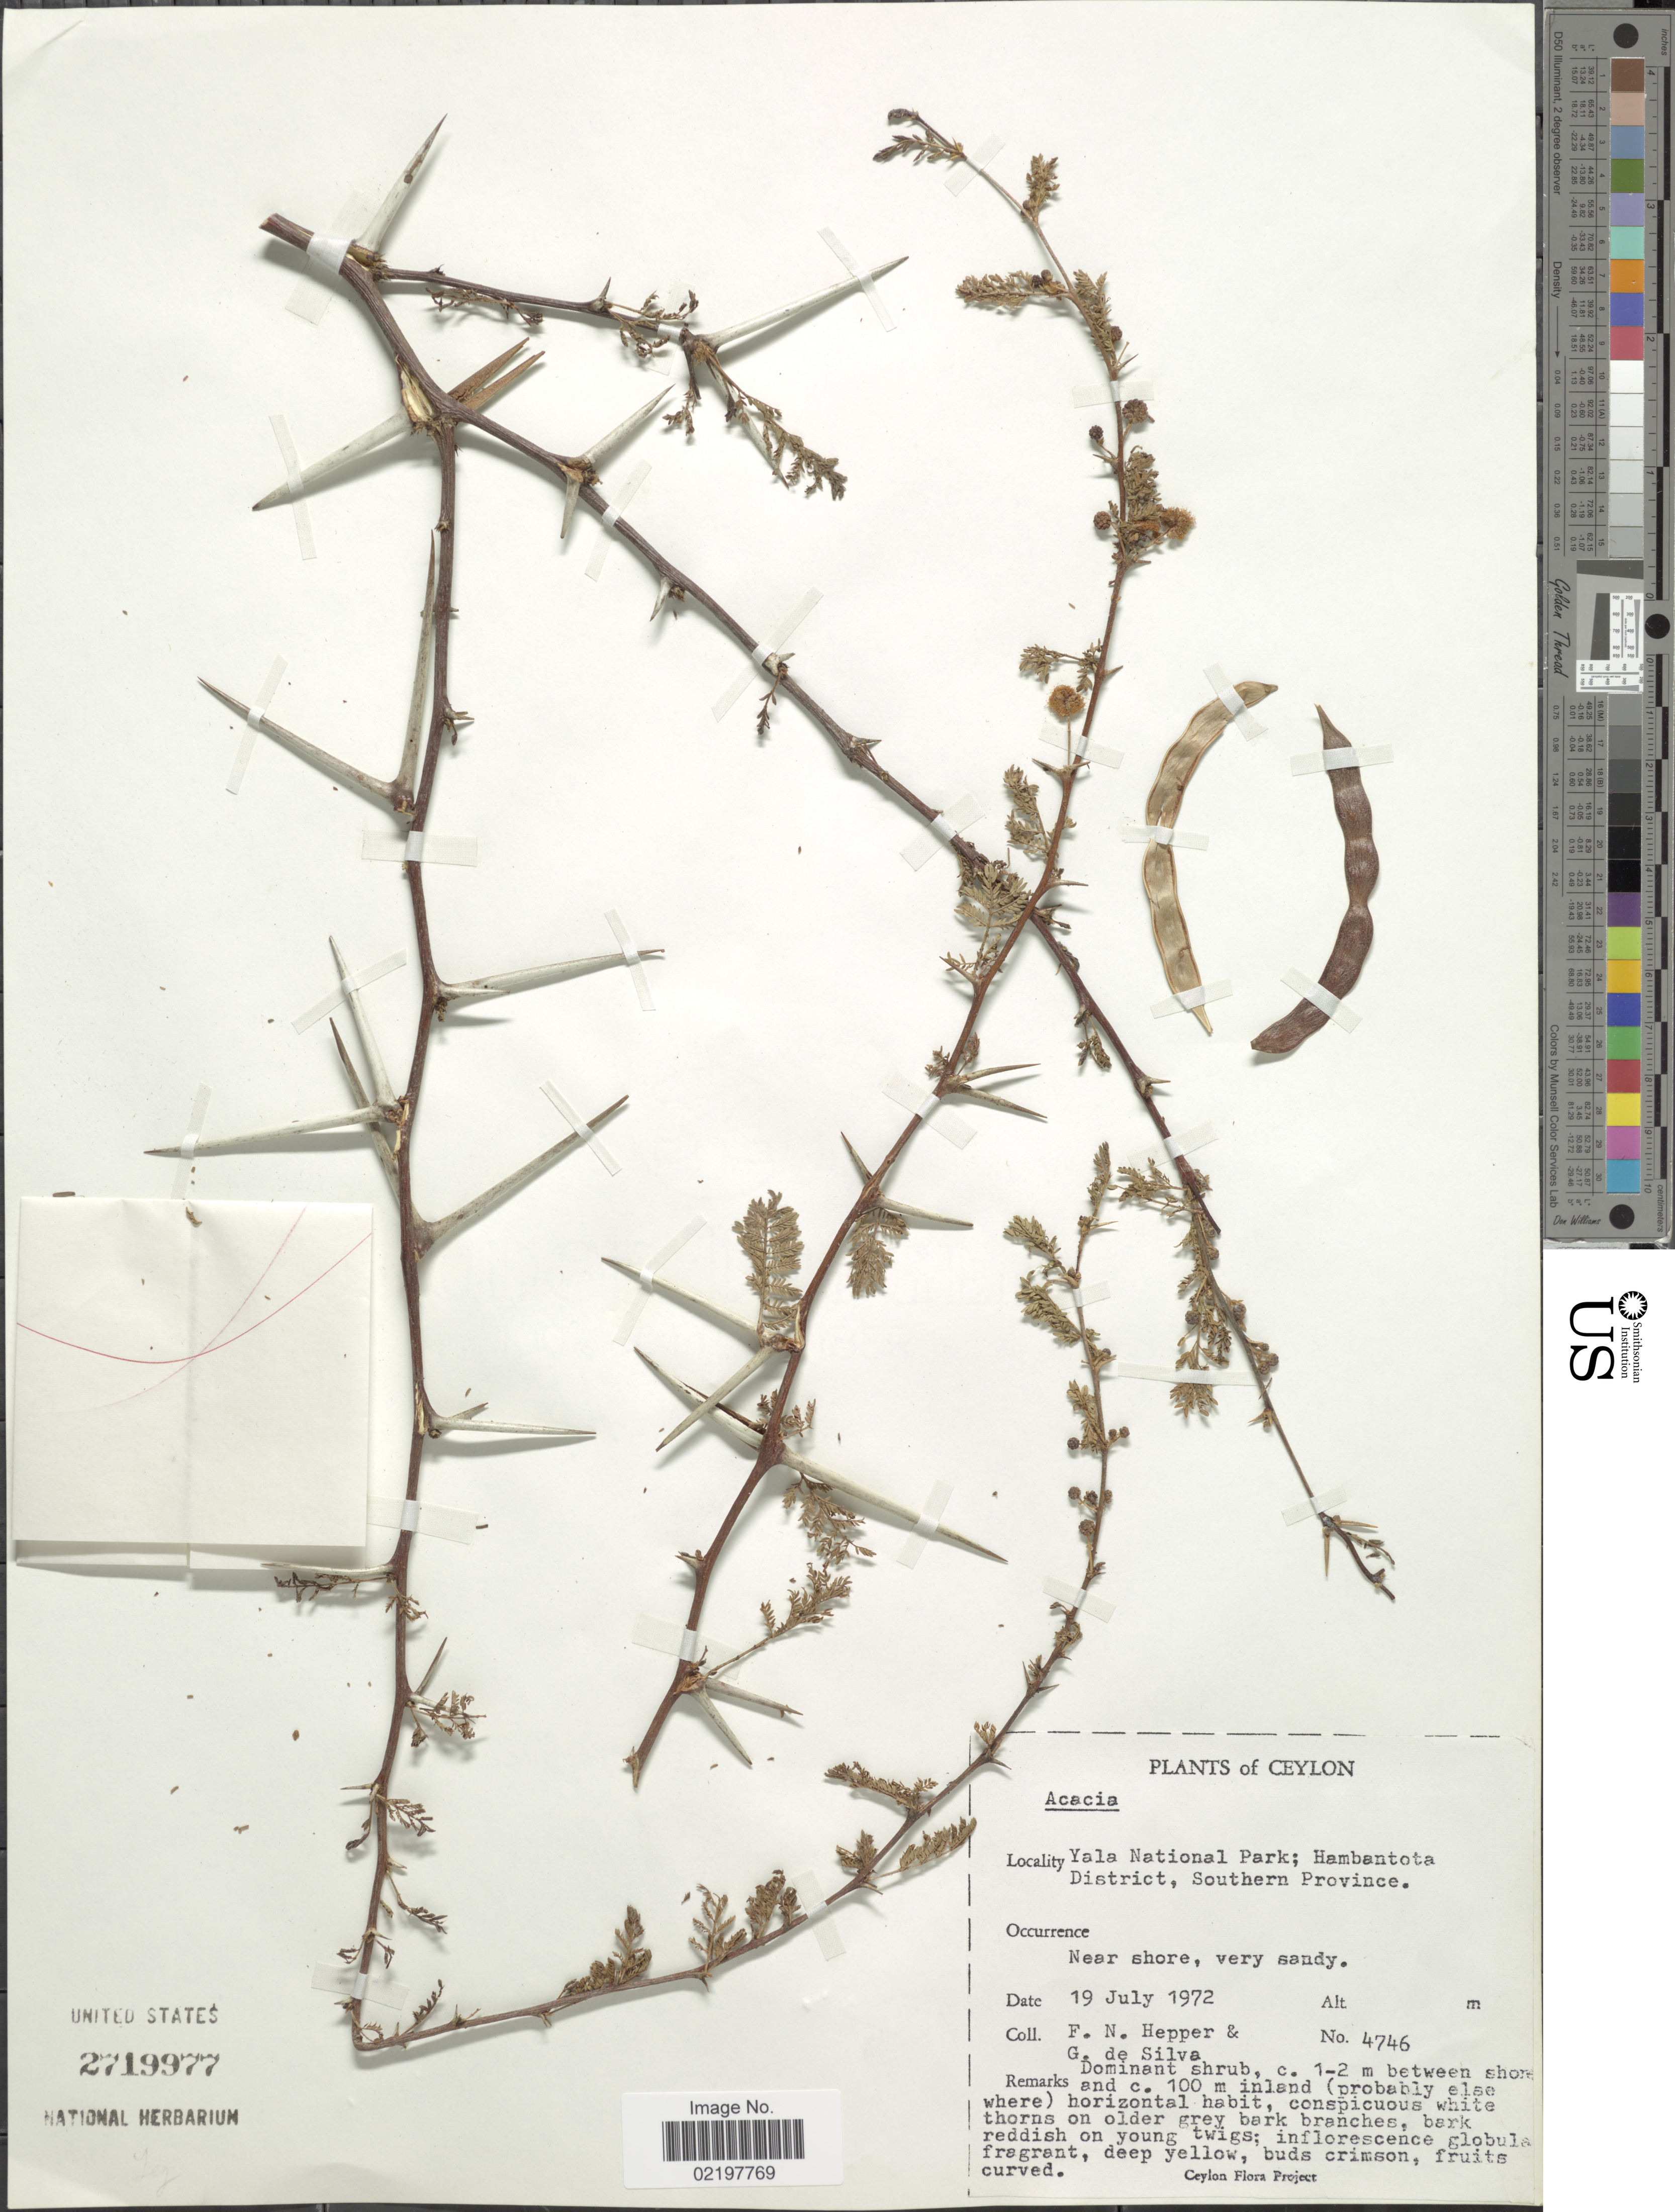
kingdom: Plantae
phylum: Tracheophyta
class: Magnoliopsida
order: Fabales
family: Fabaceae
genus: Vachellia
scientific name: Vachellia eburnea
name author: (L. f.) P.J.H. Hurter & Mabb.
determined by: Strong, M. T., (US), Smithsonian Institution - National Museum of Natural History (UNITED STATES)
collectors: F. Hepper & G. De Silva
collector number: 4746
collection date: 1972-07-19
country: Sri Lanka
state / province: Southern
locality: Ceylon, Yala National Park, Hambantota District, Southern Province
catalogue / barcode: US 2719977